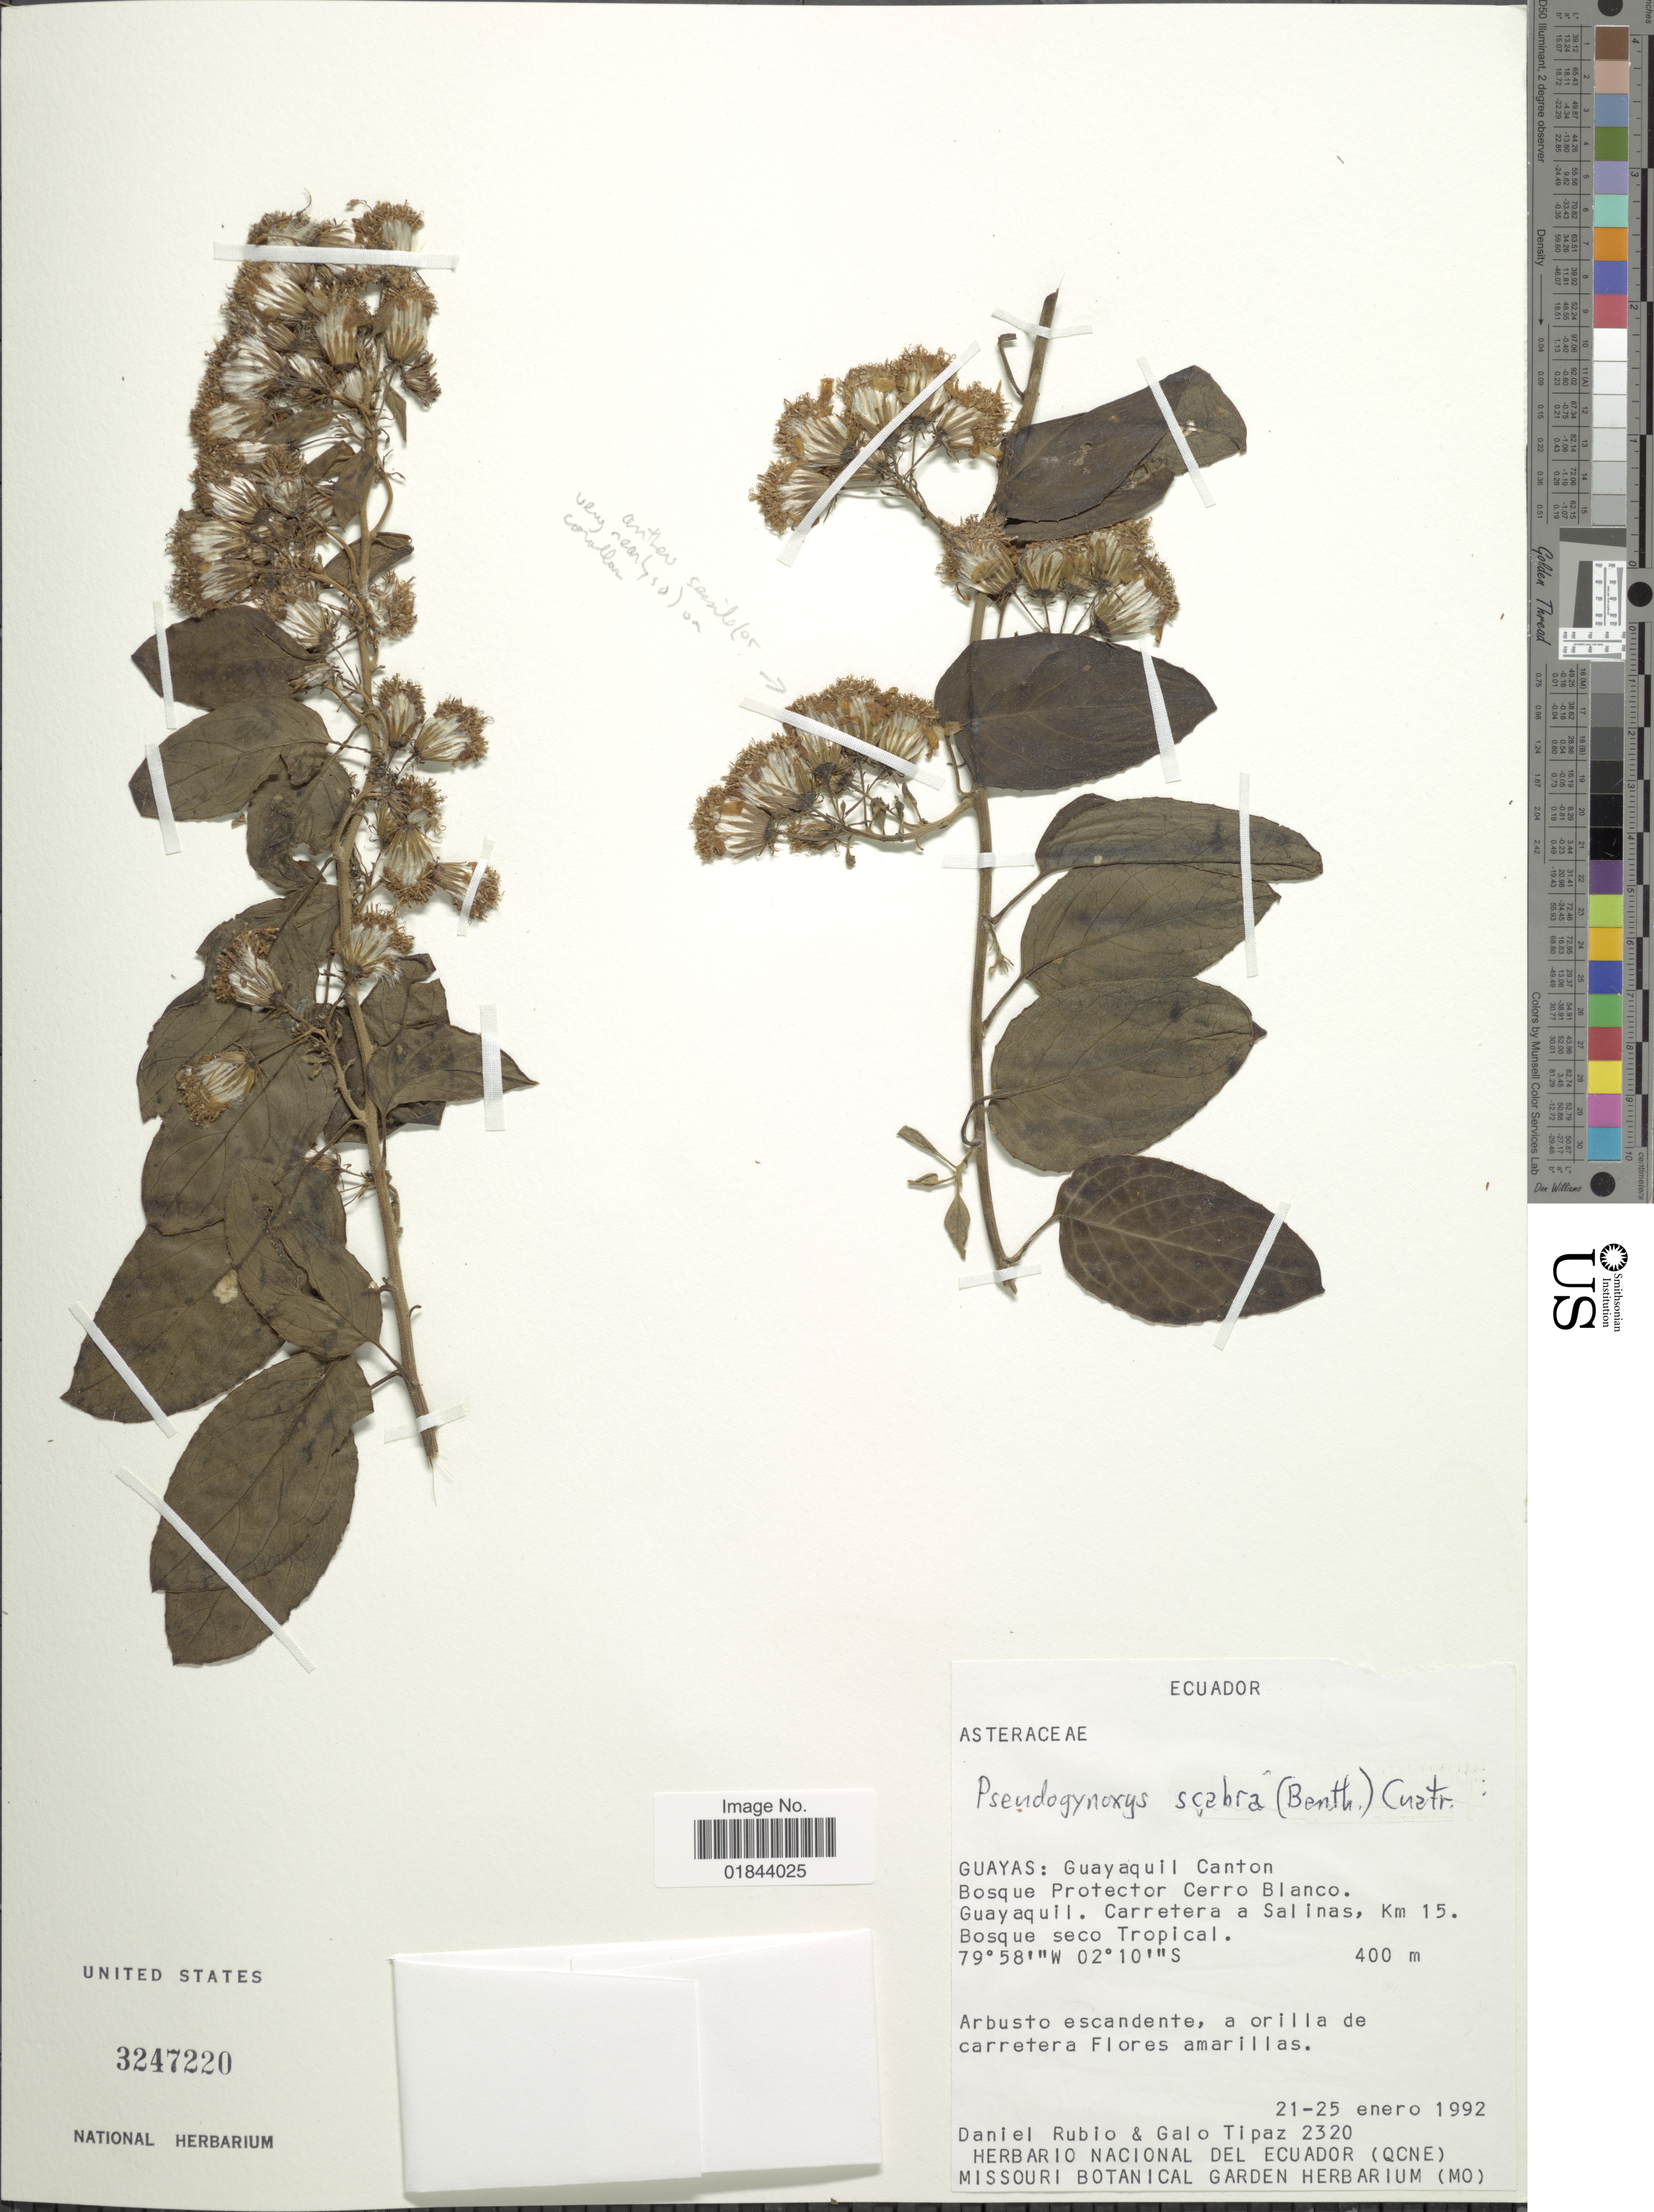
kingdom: Plantae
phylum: Tracheophyta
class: Magnoliopsida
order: Asterales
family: Asteraceae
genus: Pseudogynoxys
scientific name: Pseudogynoxys scabra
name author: (Benth.) Cuatrec.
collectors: D. Rubio & G. Tipaz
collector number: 2320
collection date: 1992-01-21/1992-01-22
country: Ecuador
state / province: Guayas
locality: Guayaquil Canton Bosque Protector Cerro Blanco. Guayaquil. Carretera a Salinas, Km 15. Bosque seco Tropical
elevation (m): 400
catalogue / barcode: US 3247220